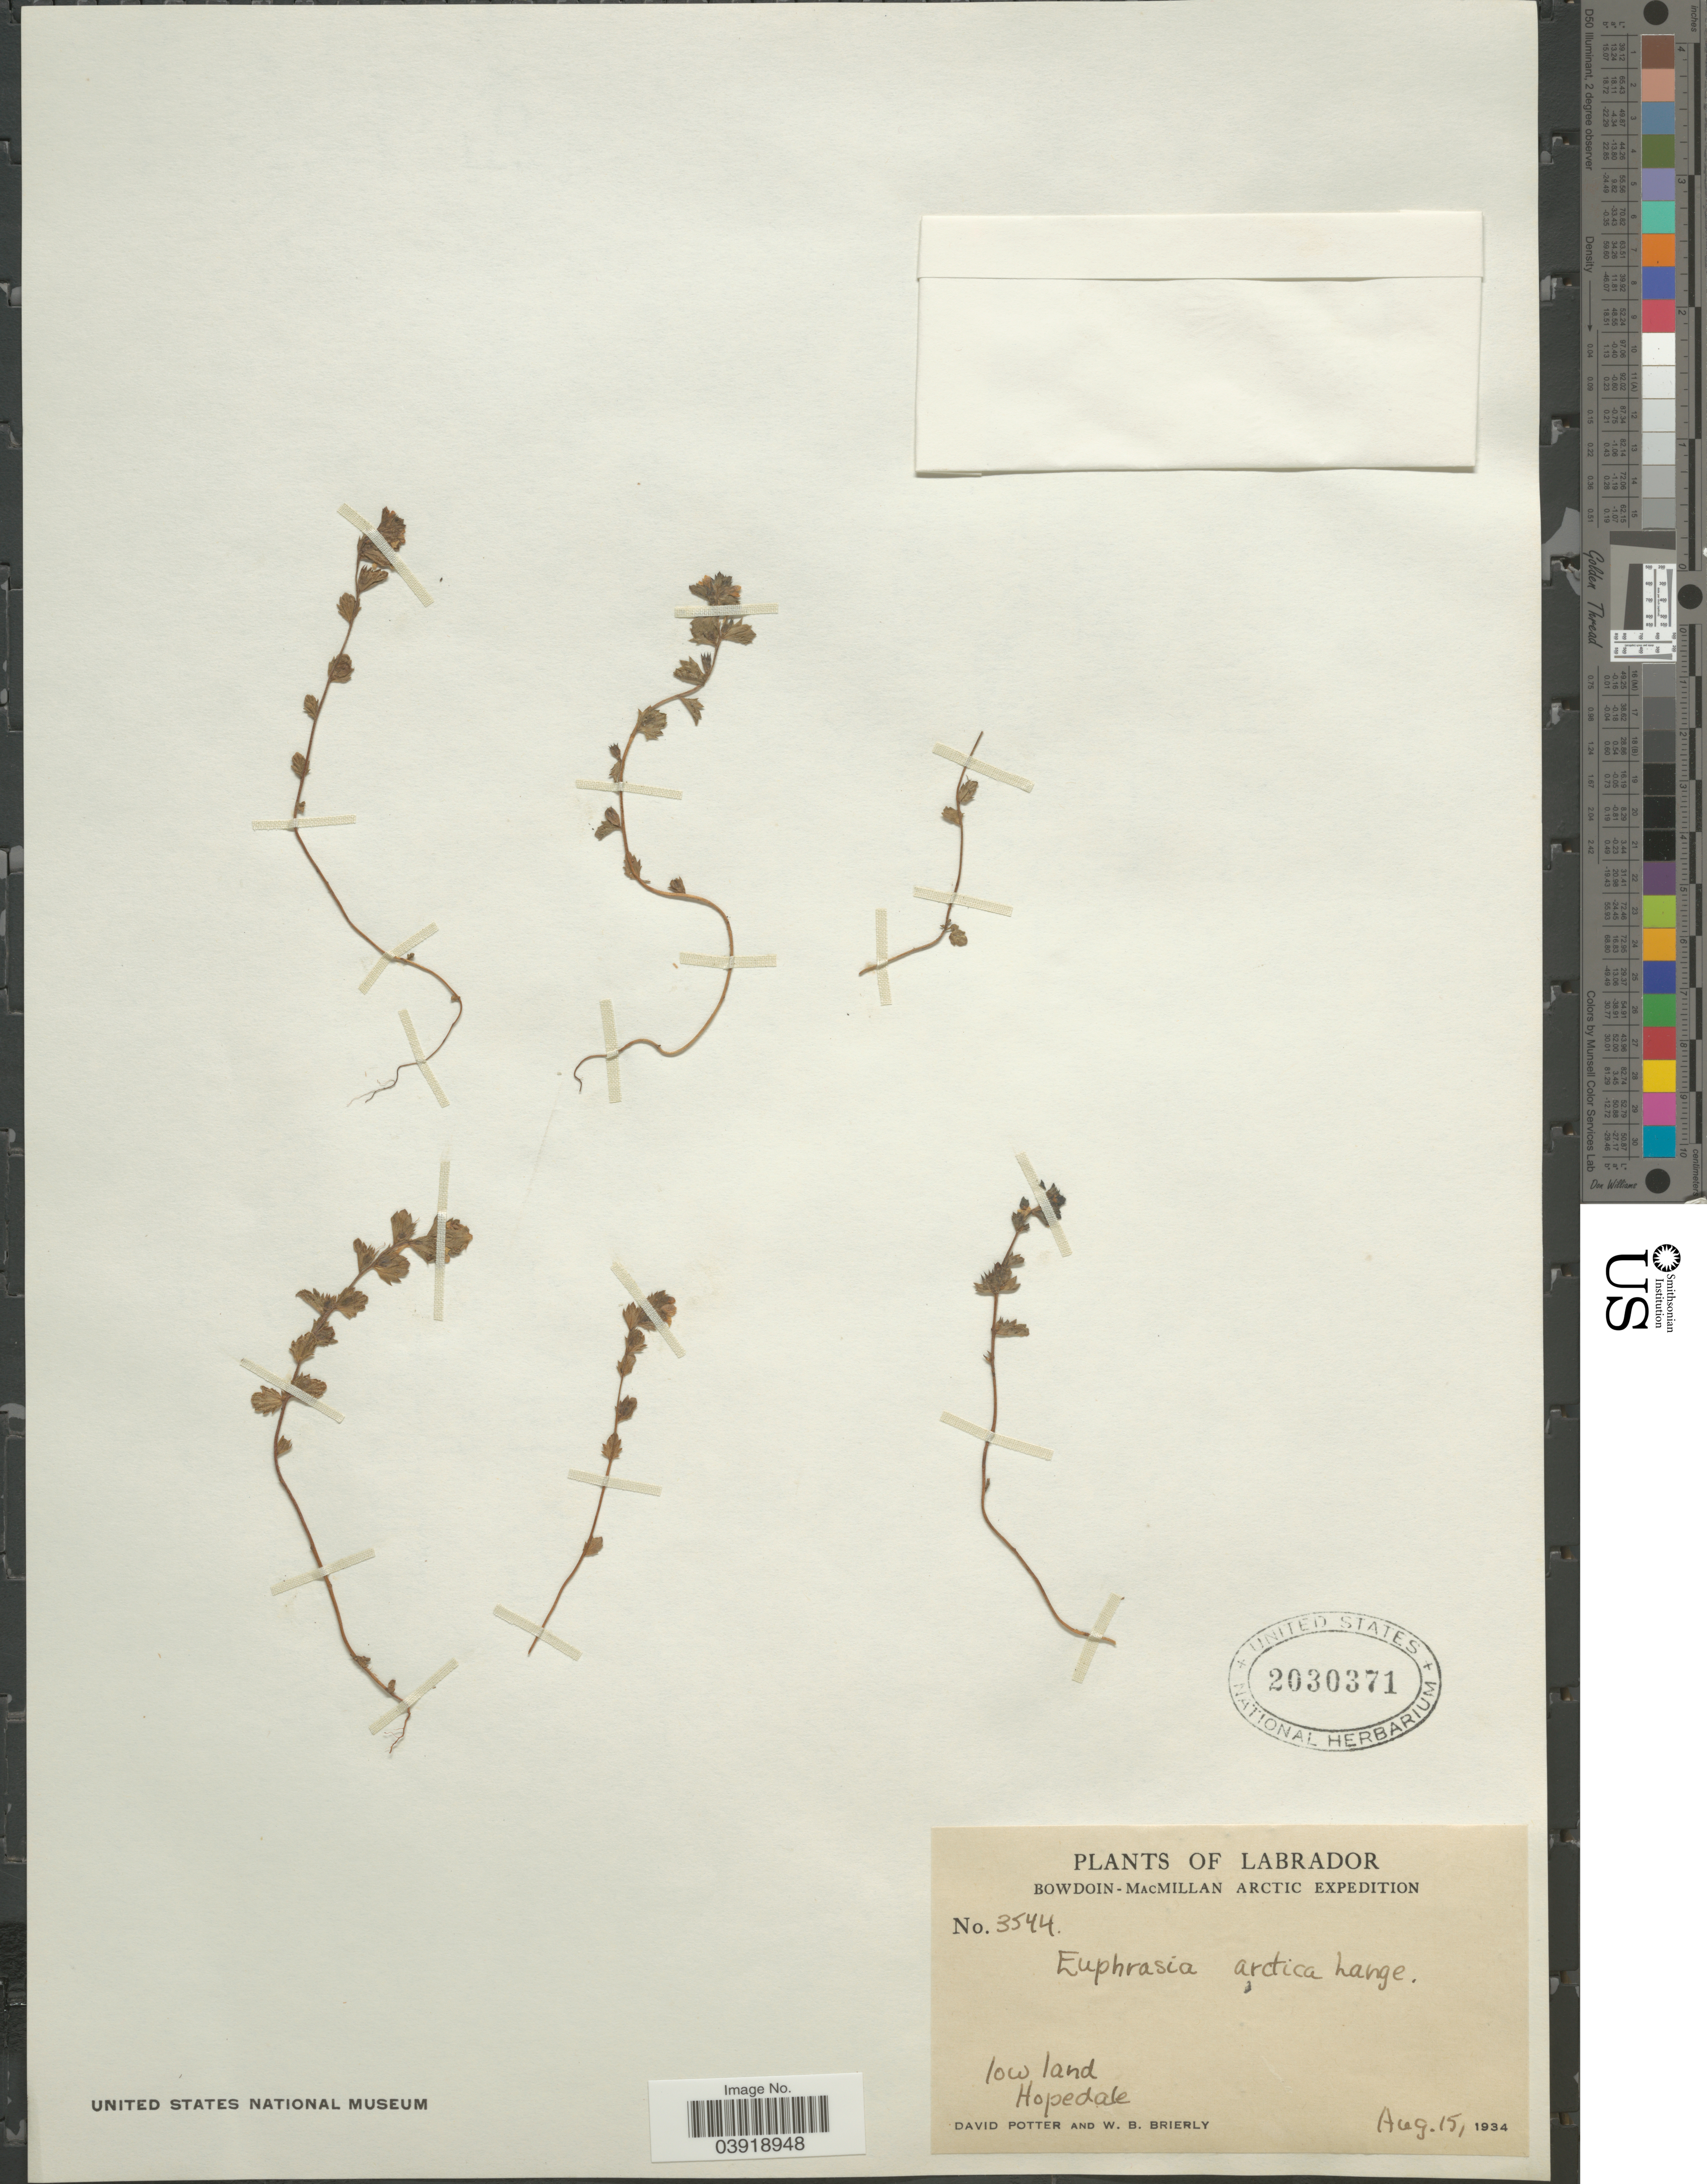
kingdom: Plantae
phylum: Tracheophyta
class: Magnoliopsida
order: Lamiales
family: Orobanchaceae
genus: Euphrasia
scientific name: Euphrasia arctica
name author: Lange ex Rostrup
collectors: D. Potter & W. Brierly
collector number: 3544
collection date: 1934-08-15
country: Canada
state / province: Newfoundland and Labrador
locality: Labrador. Hopedale.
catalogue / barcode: US 2030371